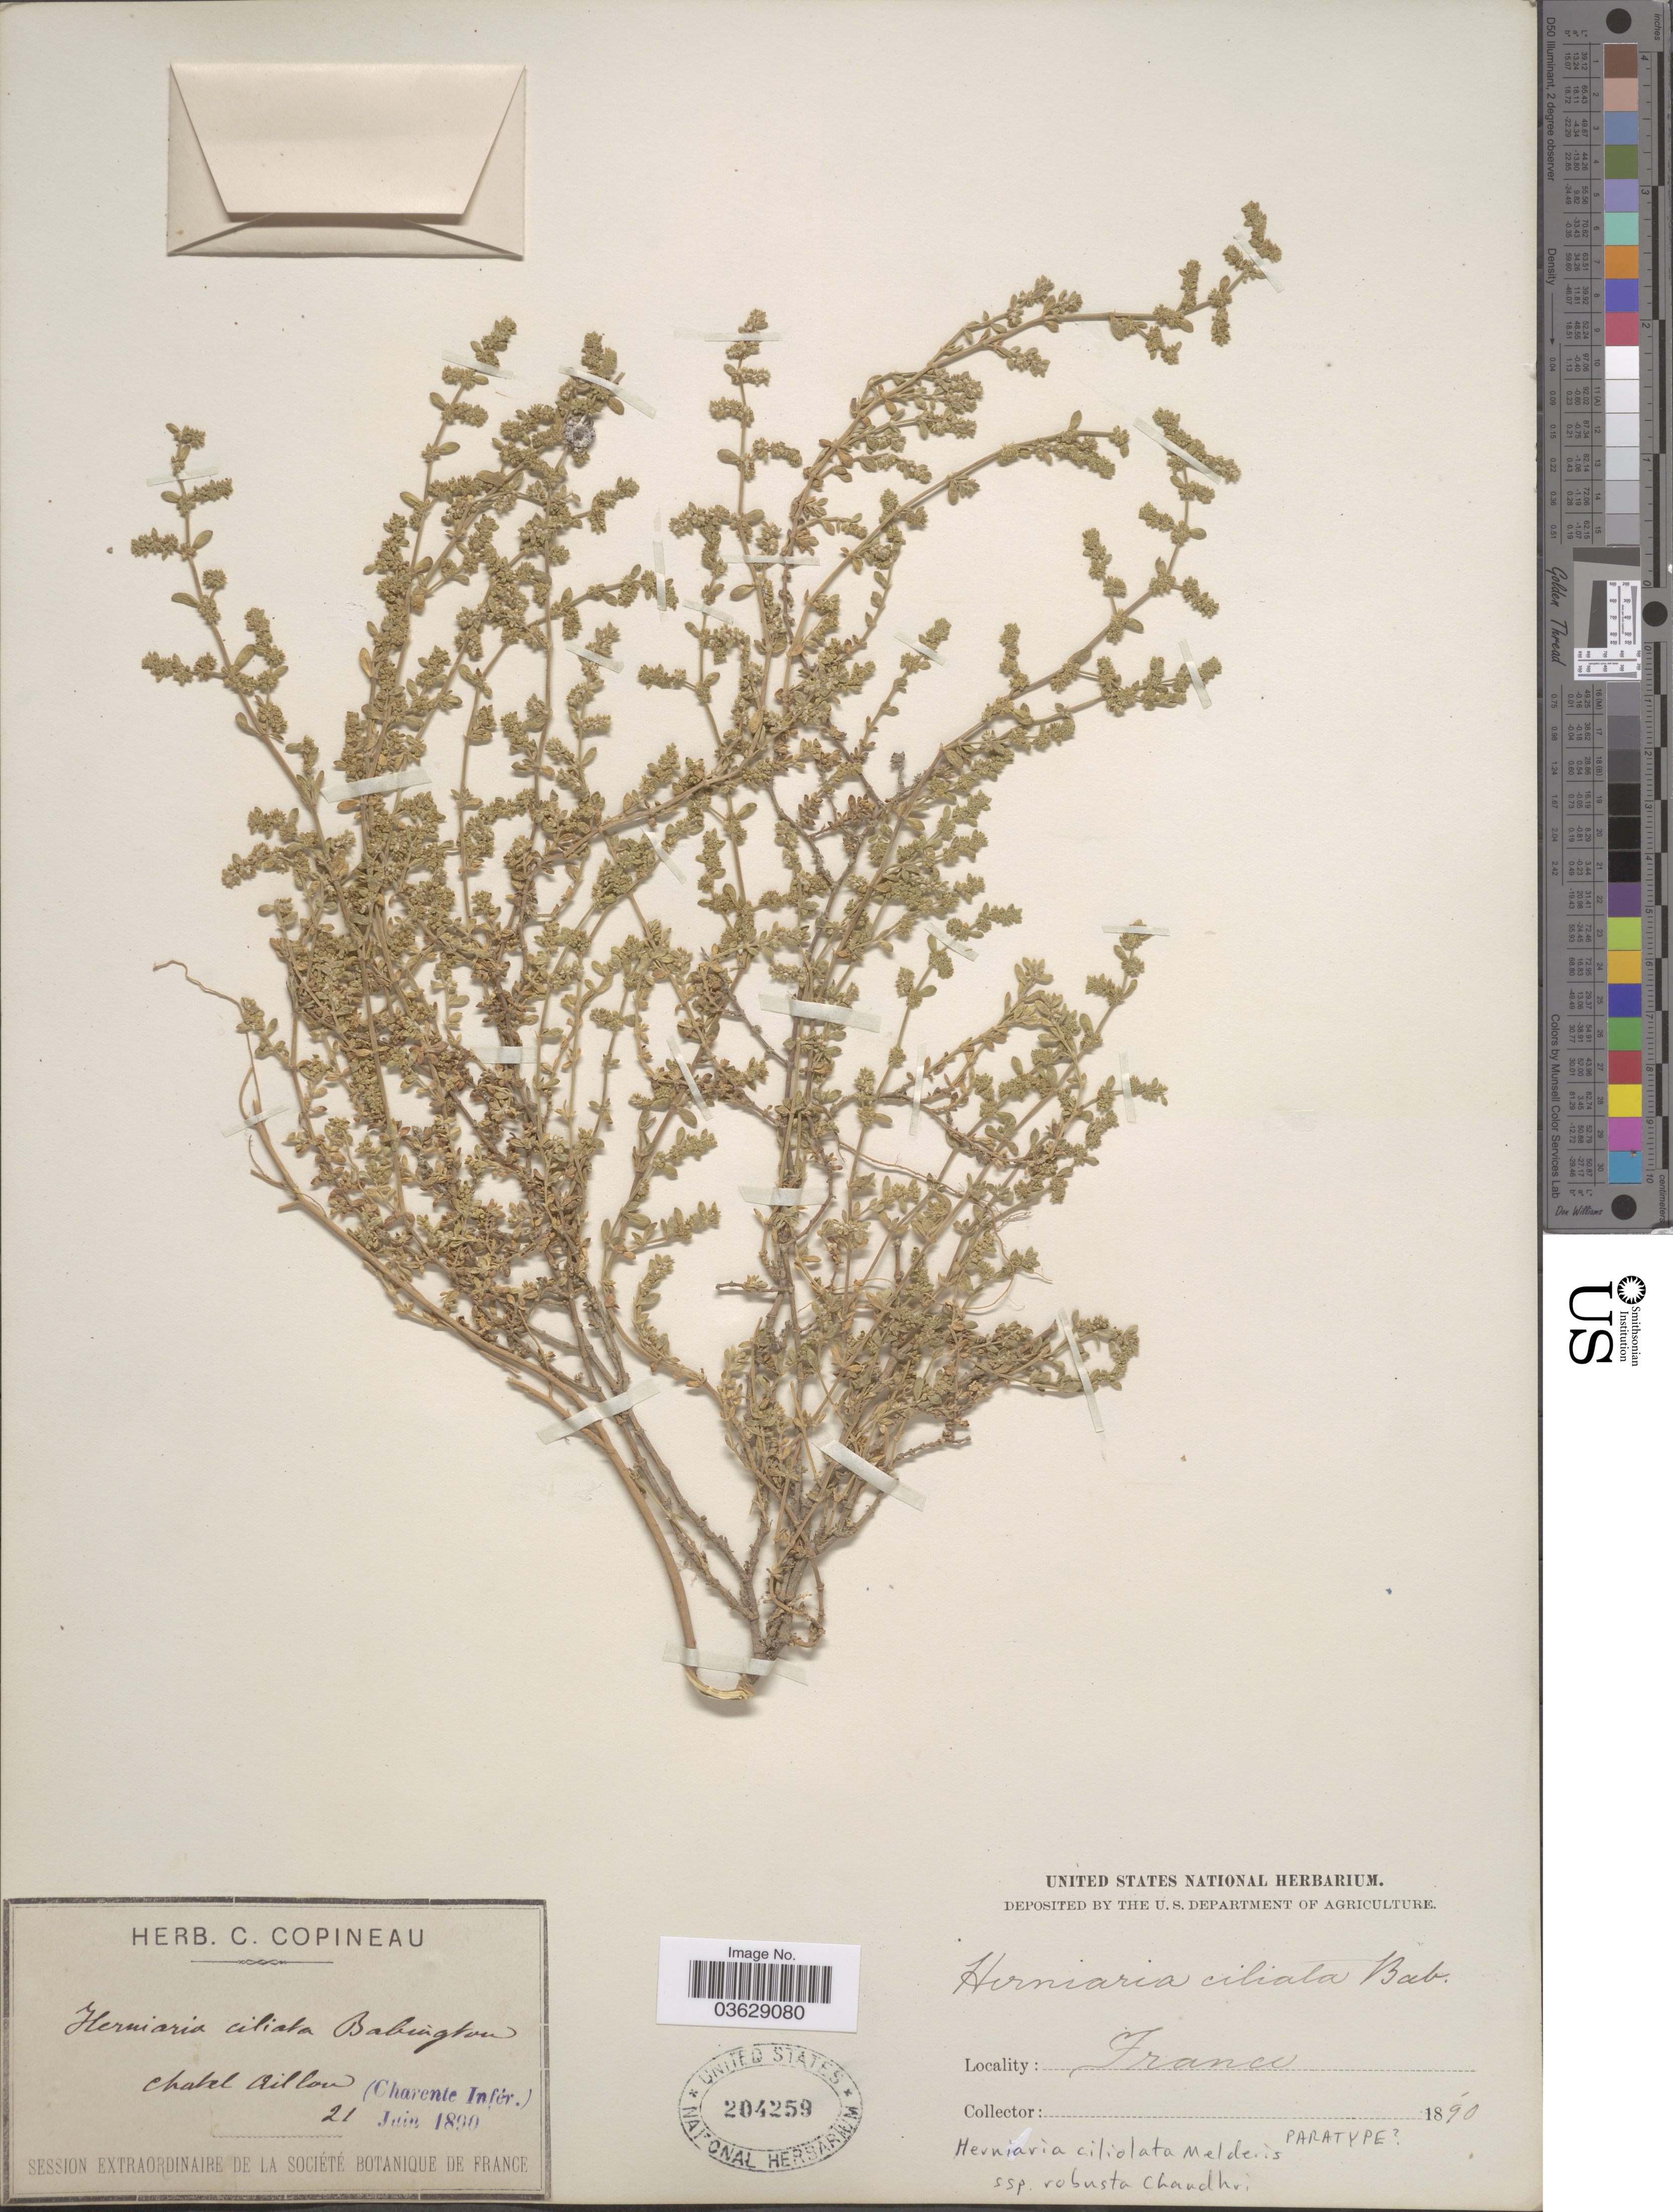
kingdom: Plantae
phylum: Tracheophyta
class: Magnoliopsida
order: Caryophyllales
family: Caryophyllaceae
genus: Herniaria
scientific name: Herniaria ciliolata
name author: Melderis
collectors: ex herb. C. Copineau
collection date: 1890-06-21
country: France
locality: Chatel Aillon. (Charente Infér).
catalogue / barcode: US 204259